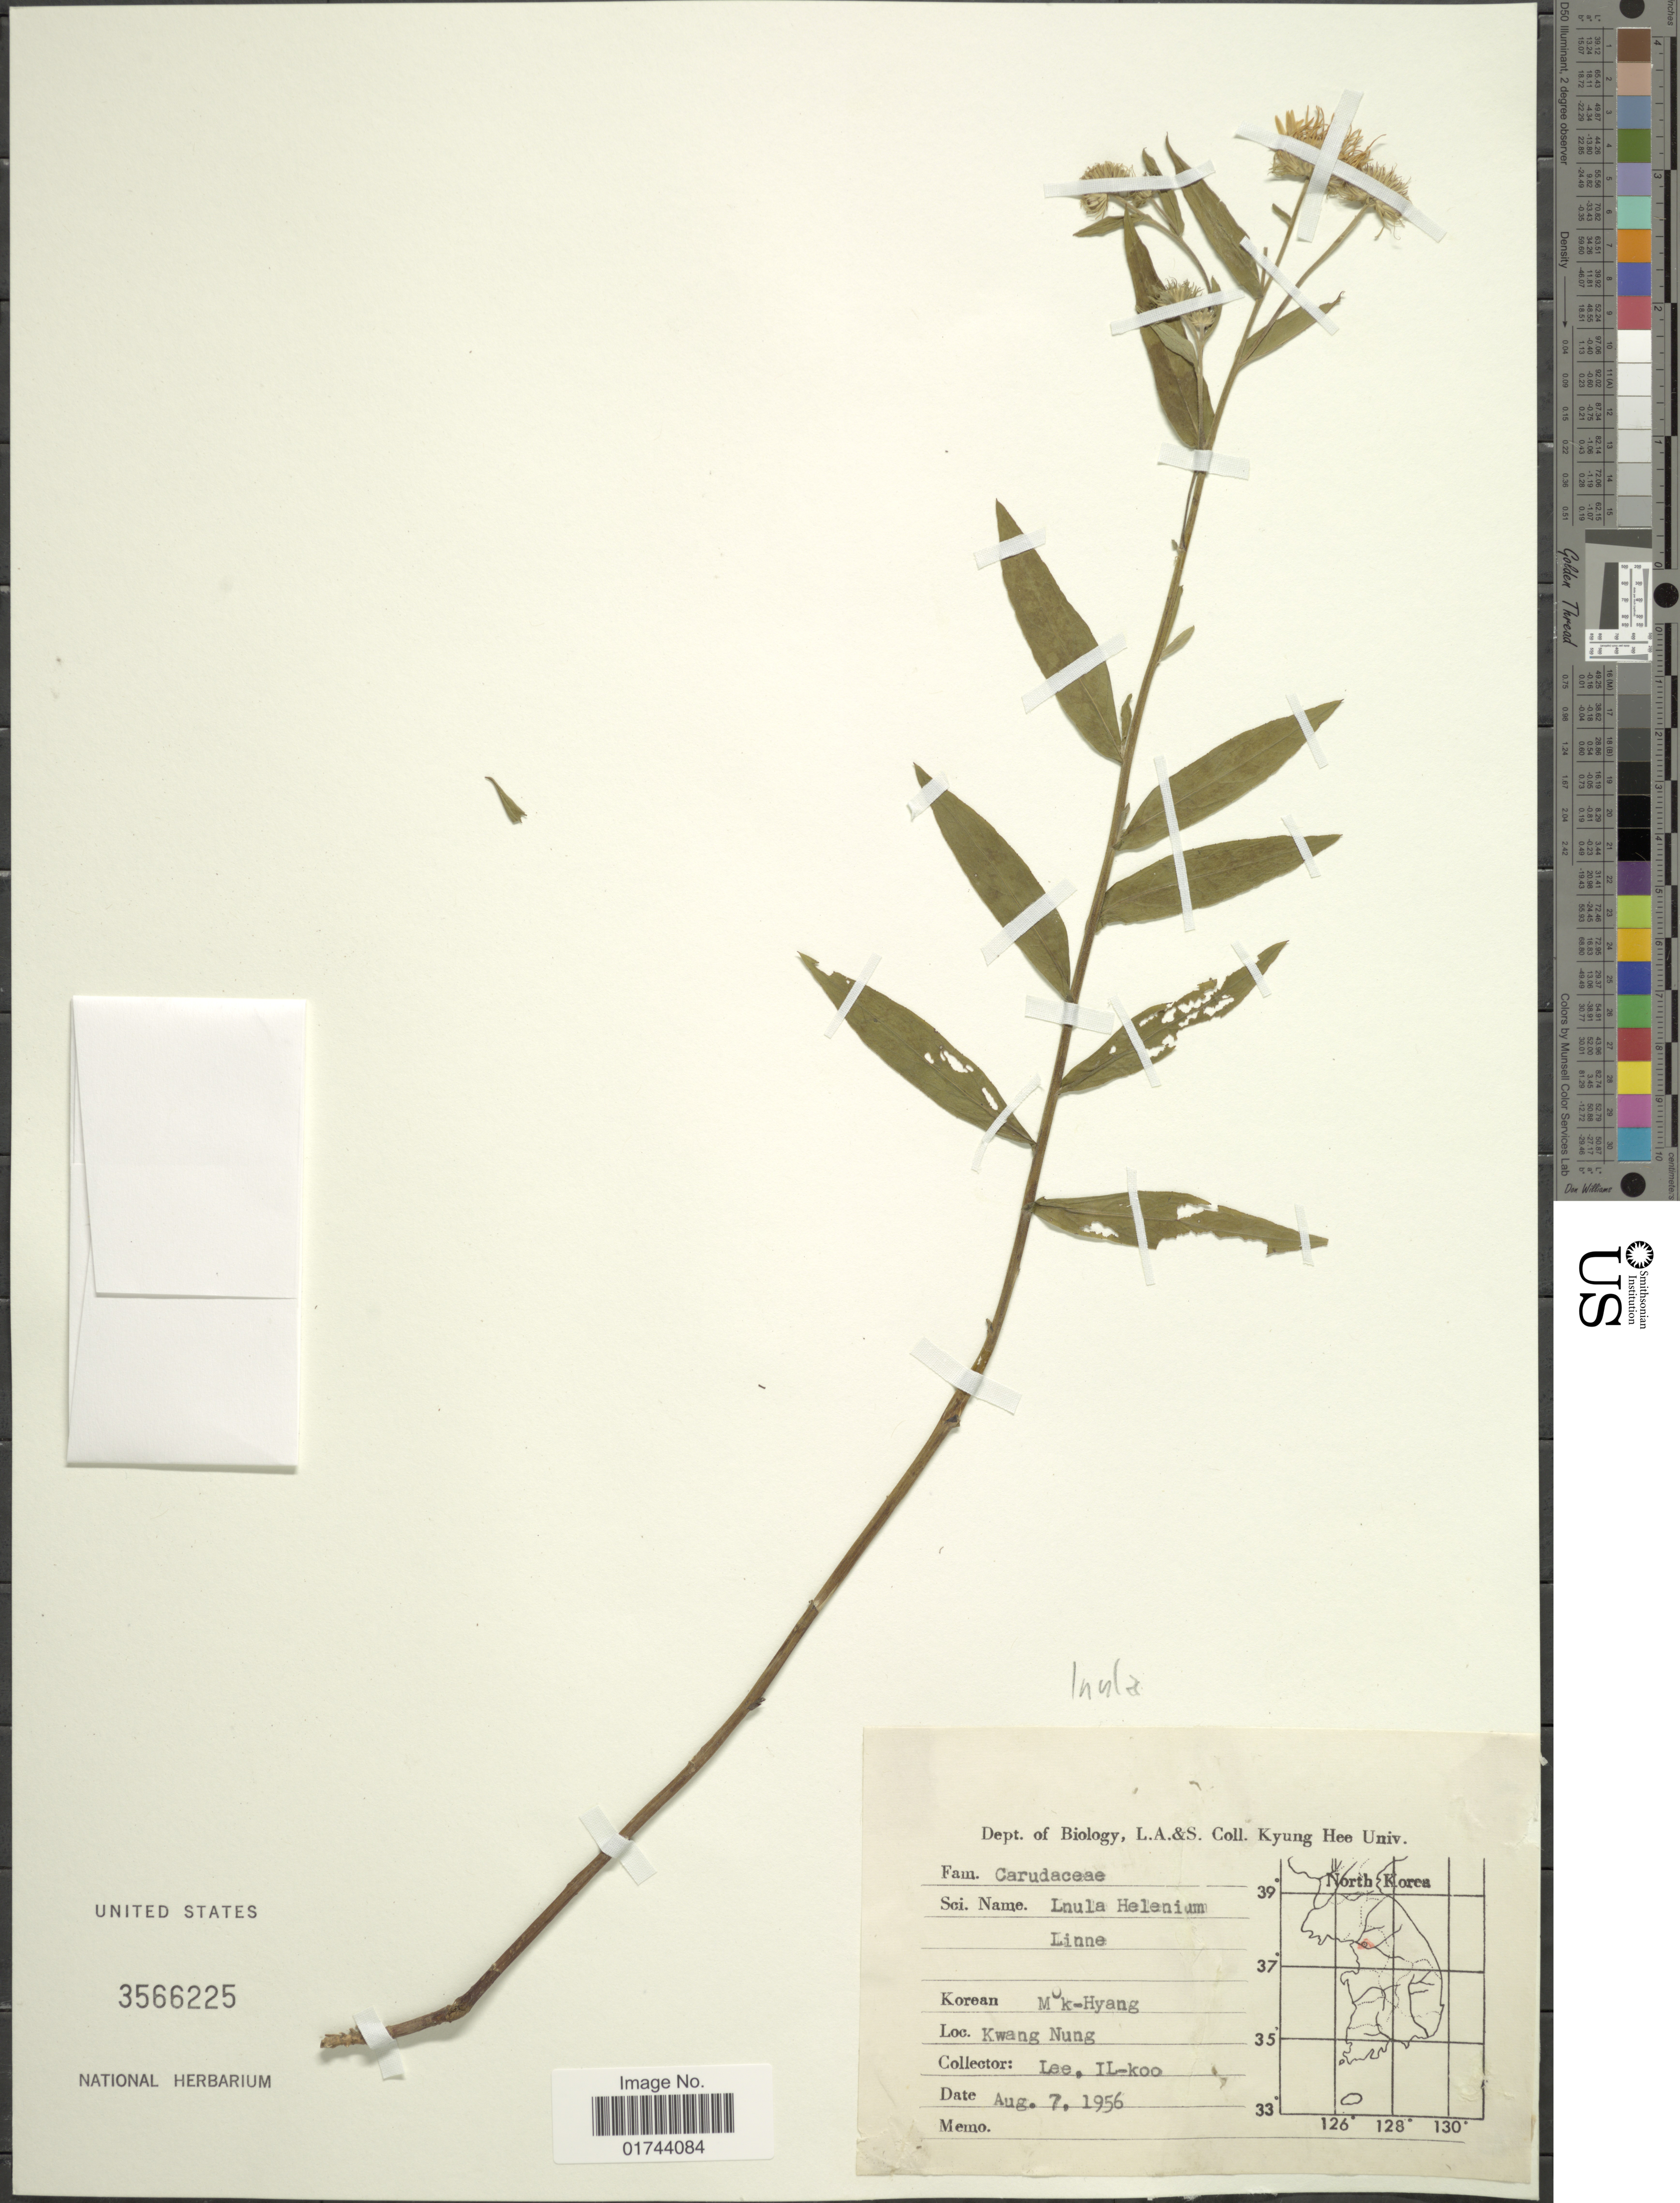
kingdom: Plantae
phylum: Tracheophyta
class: Magnoliopsida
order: Asterales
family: Asteraceae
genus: Inula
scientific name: Inula helenium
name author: L.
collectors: I. Lee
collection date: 1956-08-07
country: South Korea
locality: Kwang Nung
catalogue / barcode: US 3566225